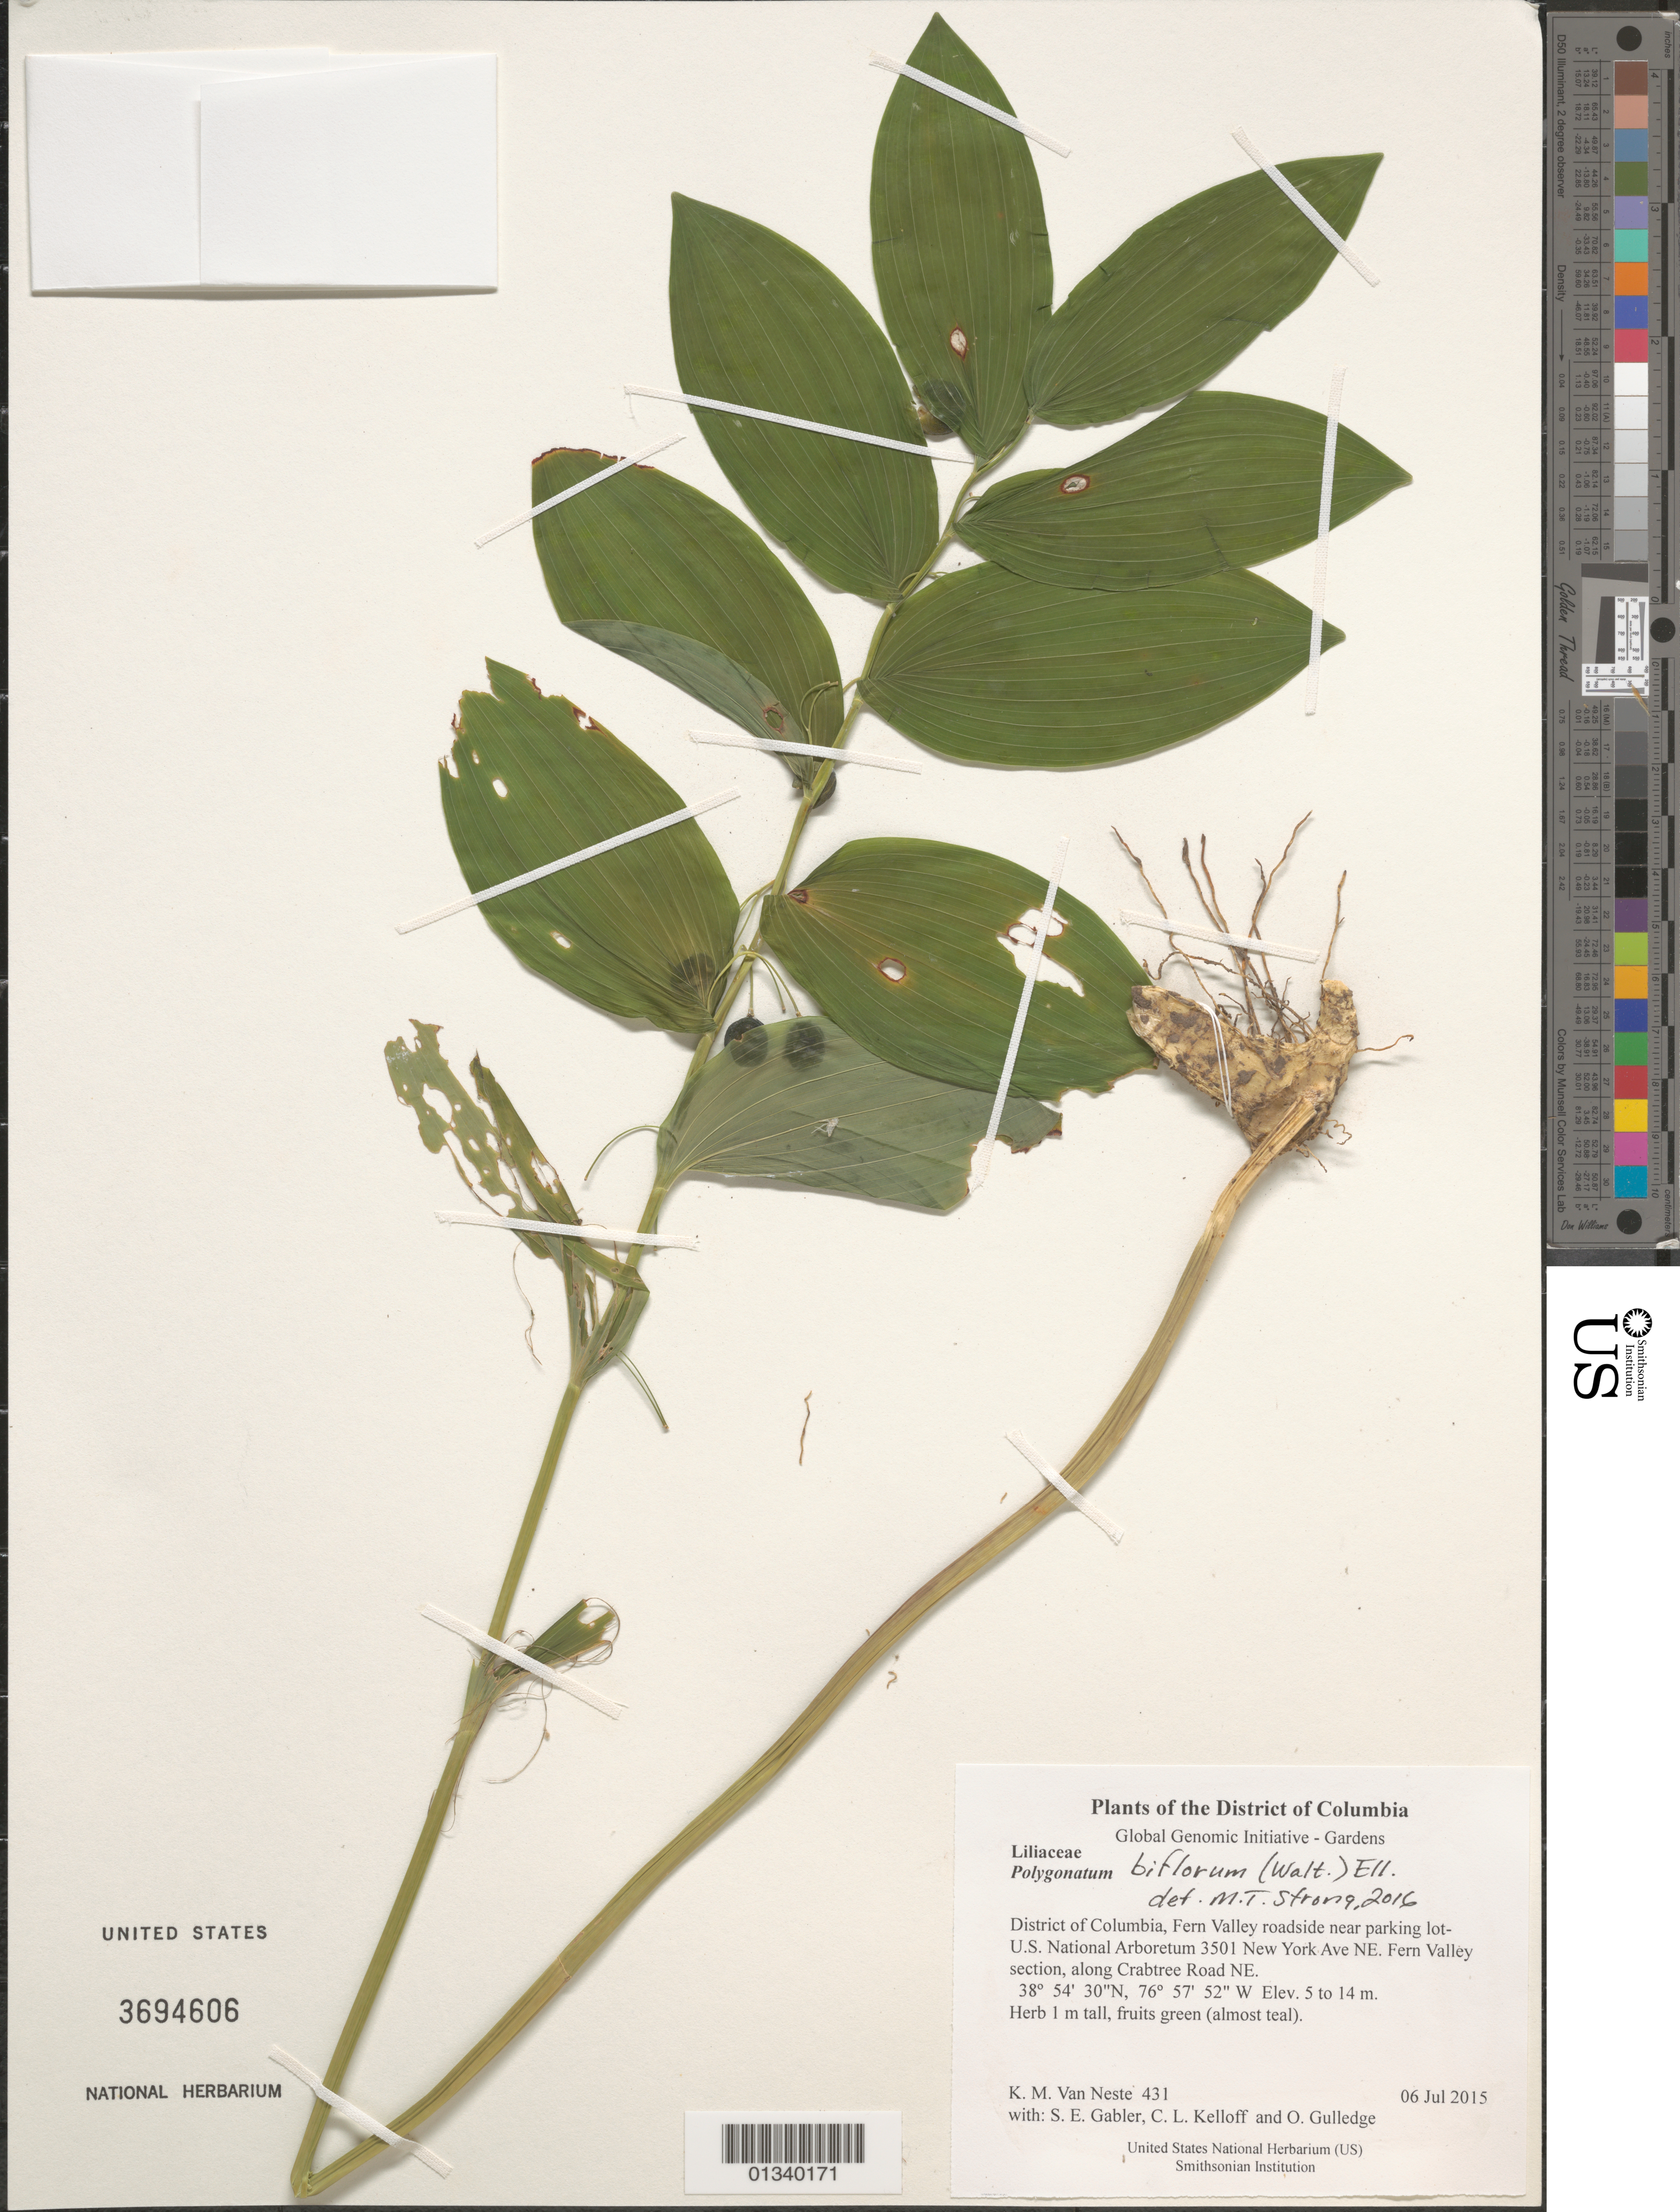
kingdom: Plantae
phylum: Tracheophyta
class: Liliopsida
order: Asparagales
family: Asparagaceae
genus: Polygonatum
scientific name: Polygonatum biflorum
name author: (Walter) Elliott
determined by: Strong, M. T., (US), Smithsonian Institution - National Museum of Natural History (UNITED STATES)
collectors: K. M. Van Neste, S. E. Gabler, C. L. Kelloff & O. Gulledge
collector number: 431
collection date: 2015-07-06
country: United States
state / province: District of Columbia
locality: Fern Valley roadside near parking lot- U.S. National Arboretum 3501 New York Ave NE. Fern Valley section, along Crabtree Road NE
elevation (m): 5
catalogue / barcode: US 3694606